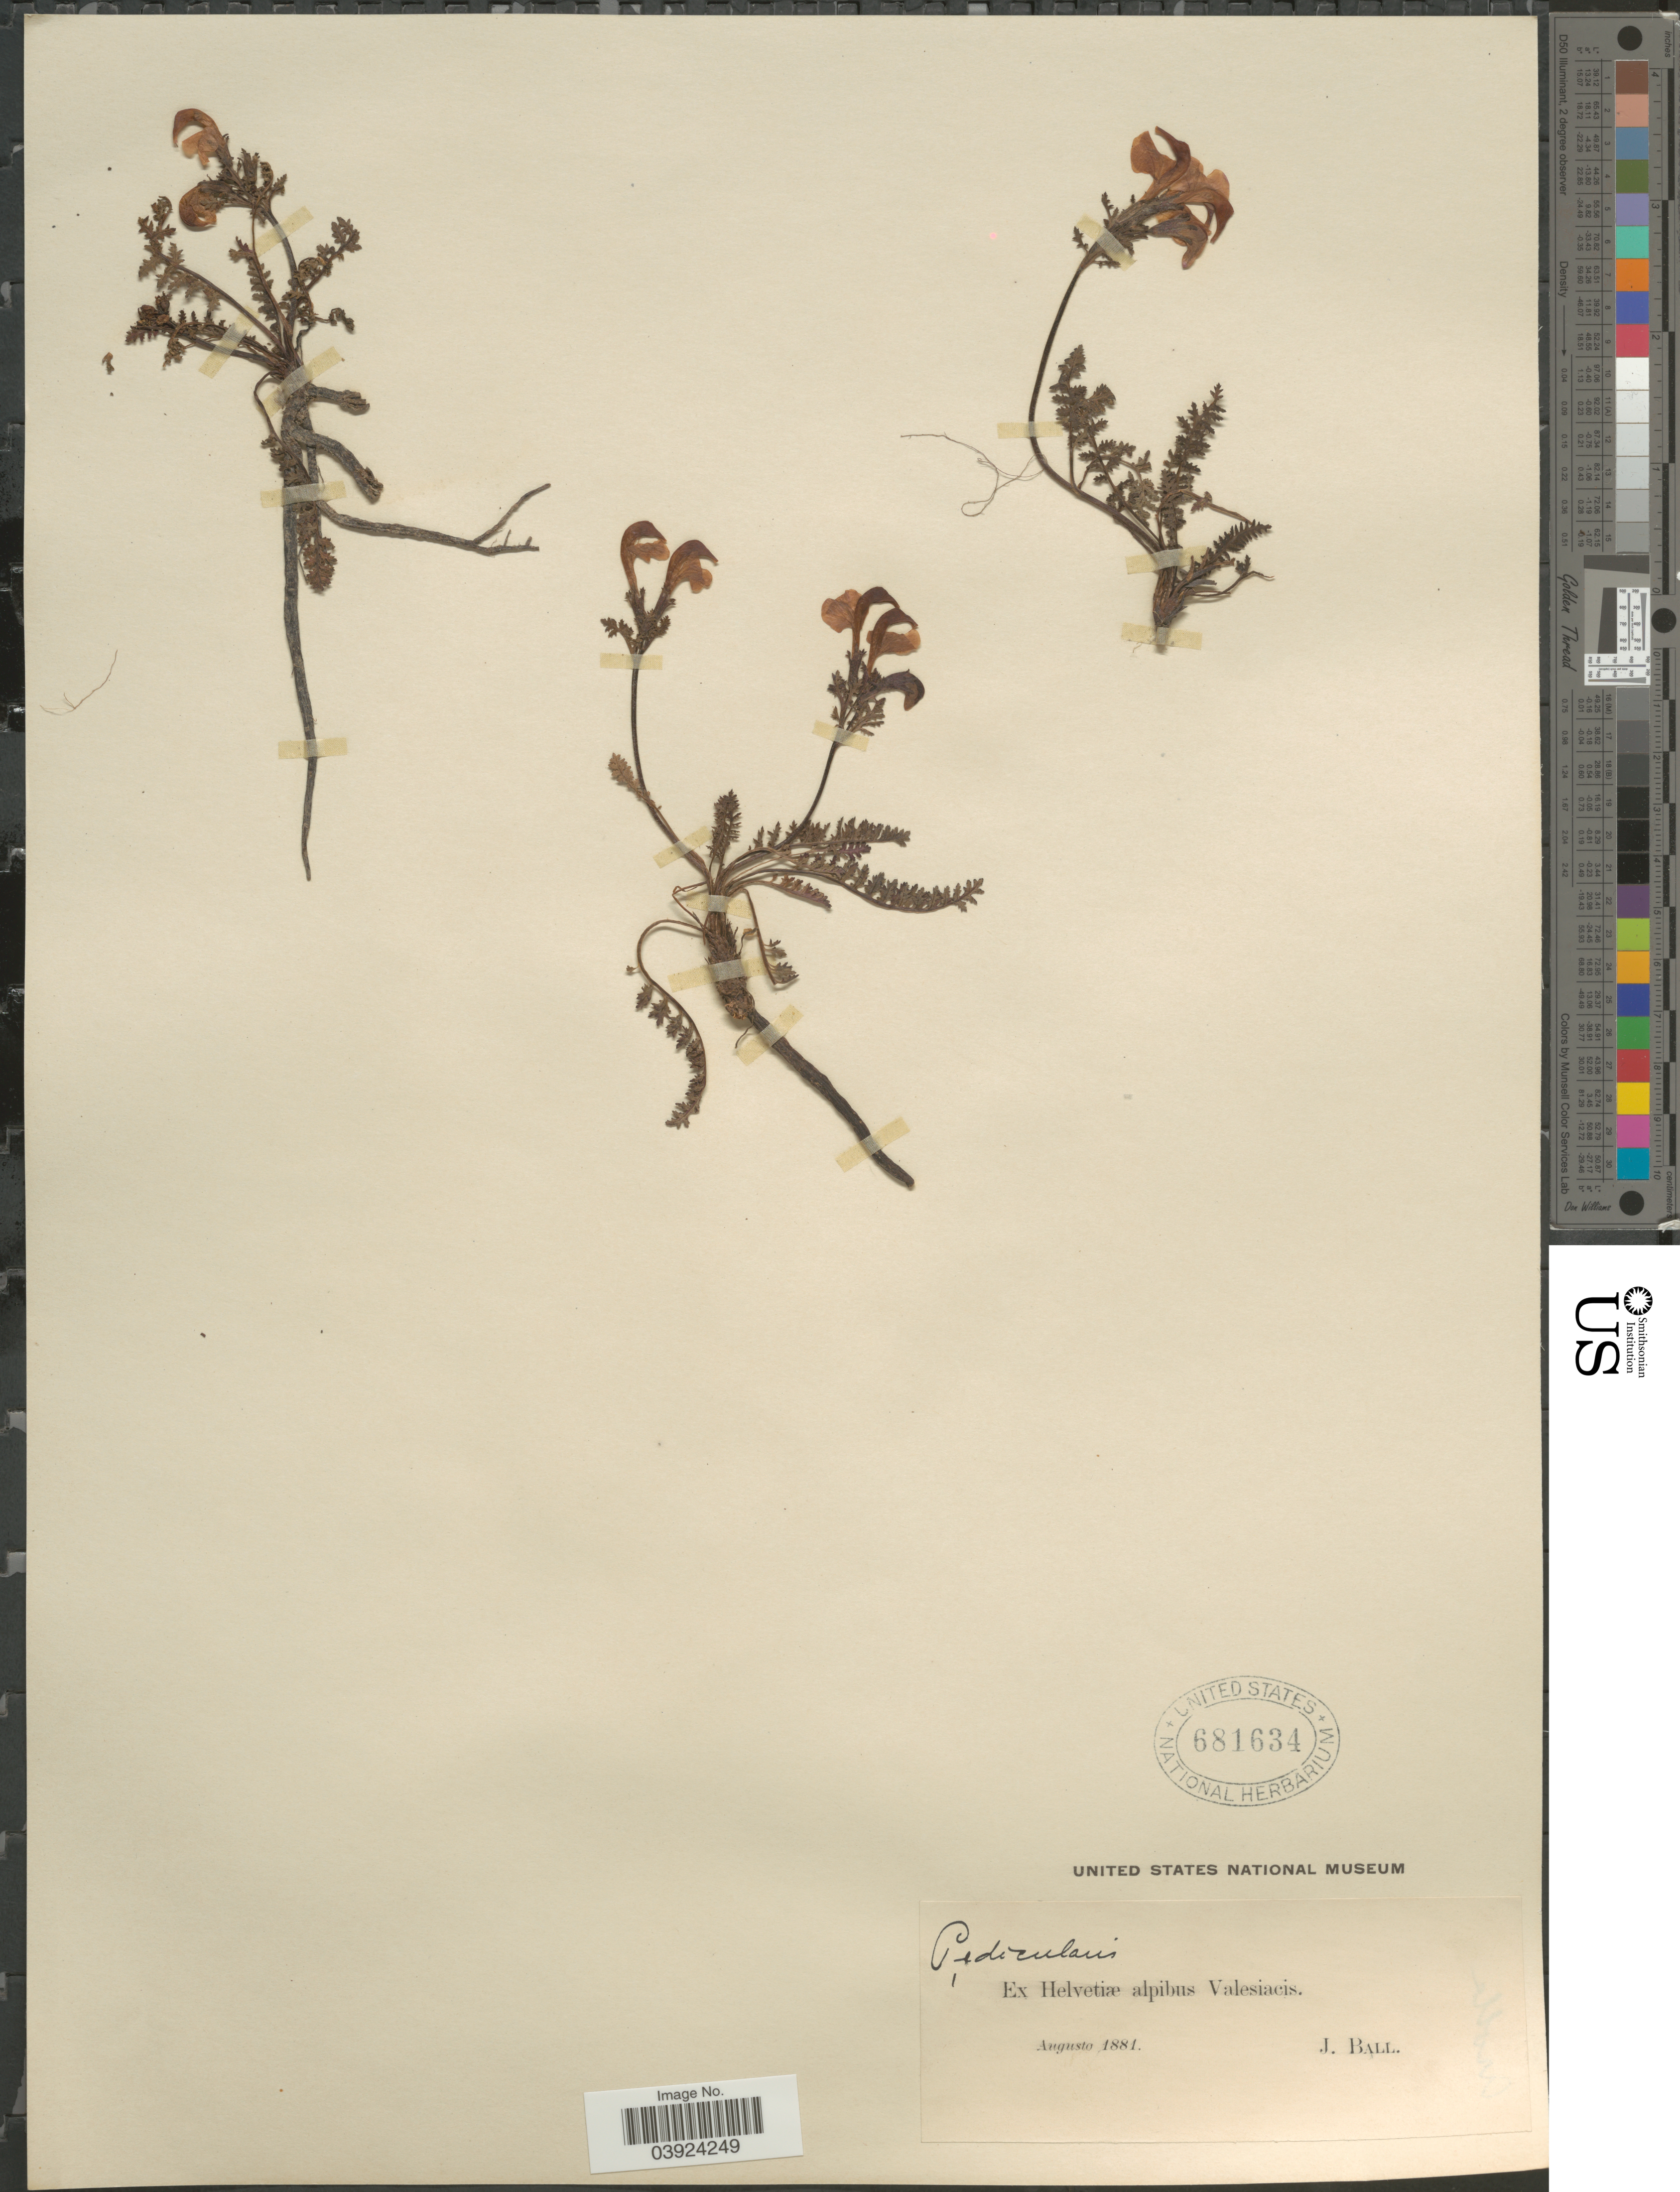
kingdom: Plantae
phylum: Tracheophyta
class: Magnoliopsida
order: Lamiales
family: Orobanchaceae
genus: Pedicularis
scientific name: Pedicularis sp.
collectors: J. Ball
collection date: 1881-08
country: Switzerland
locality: Ex Helvetiæ alpibus Valesiacis.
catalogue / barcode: US 681634